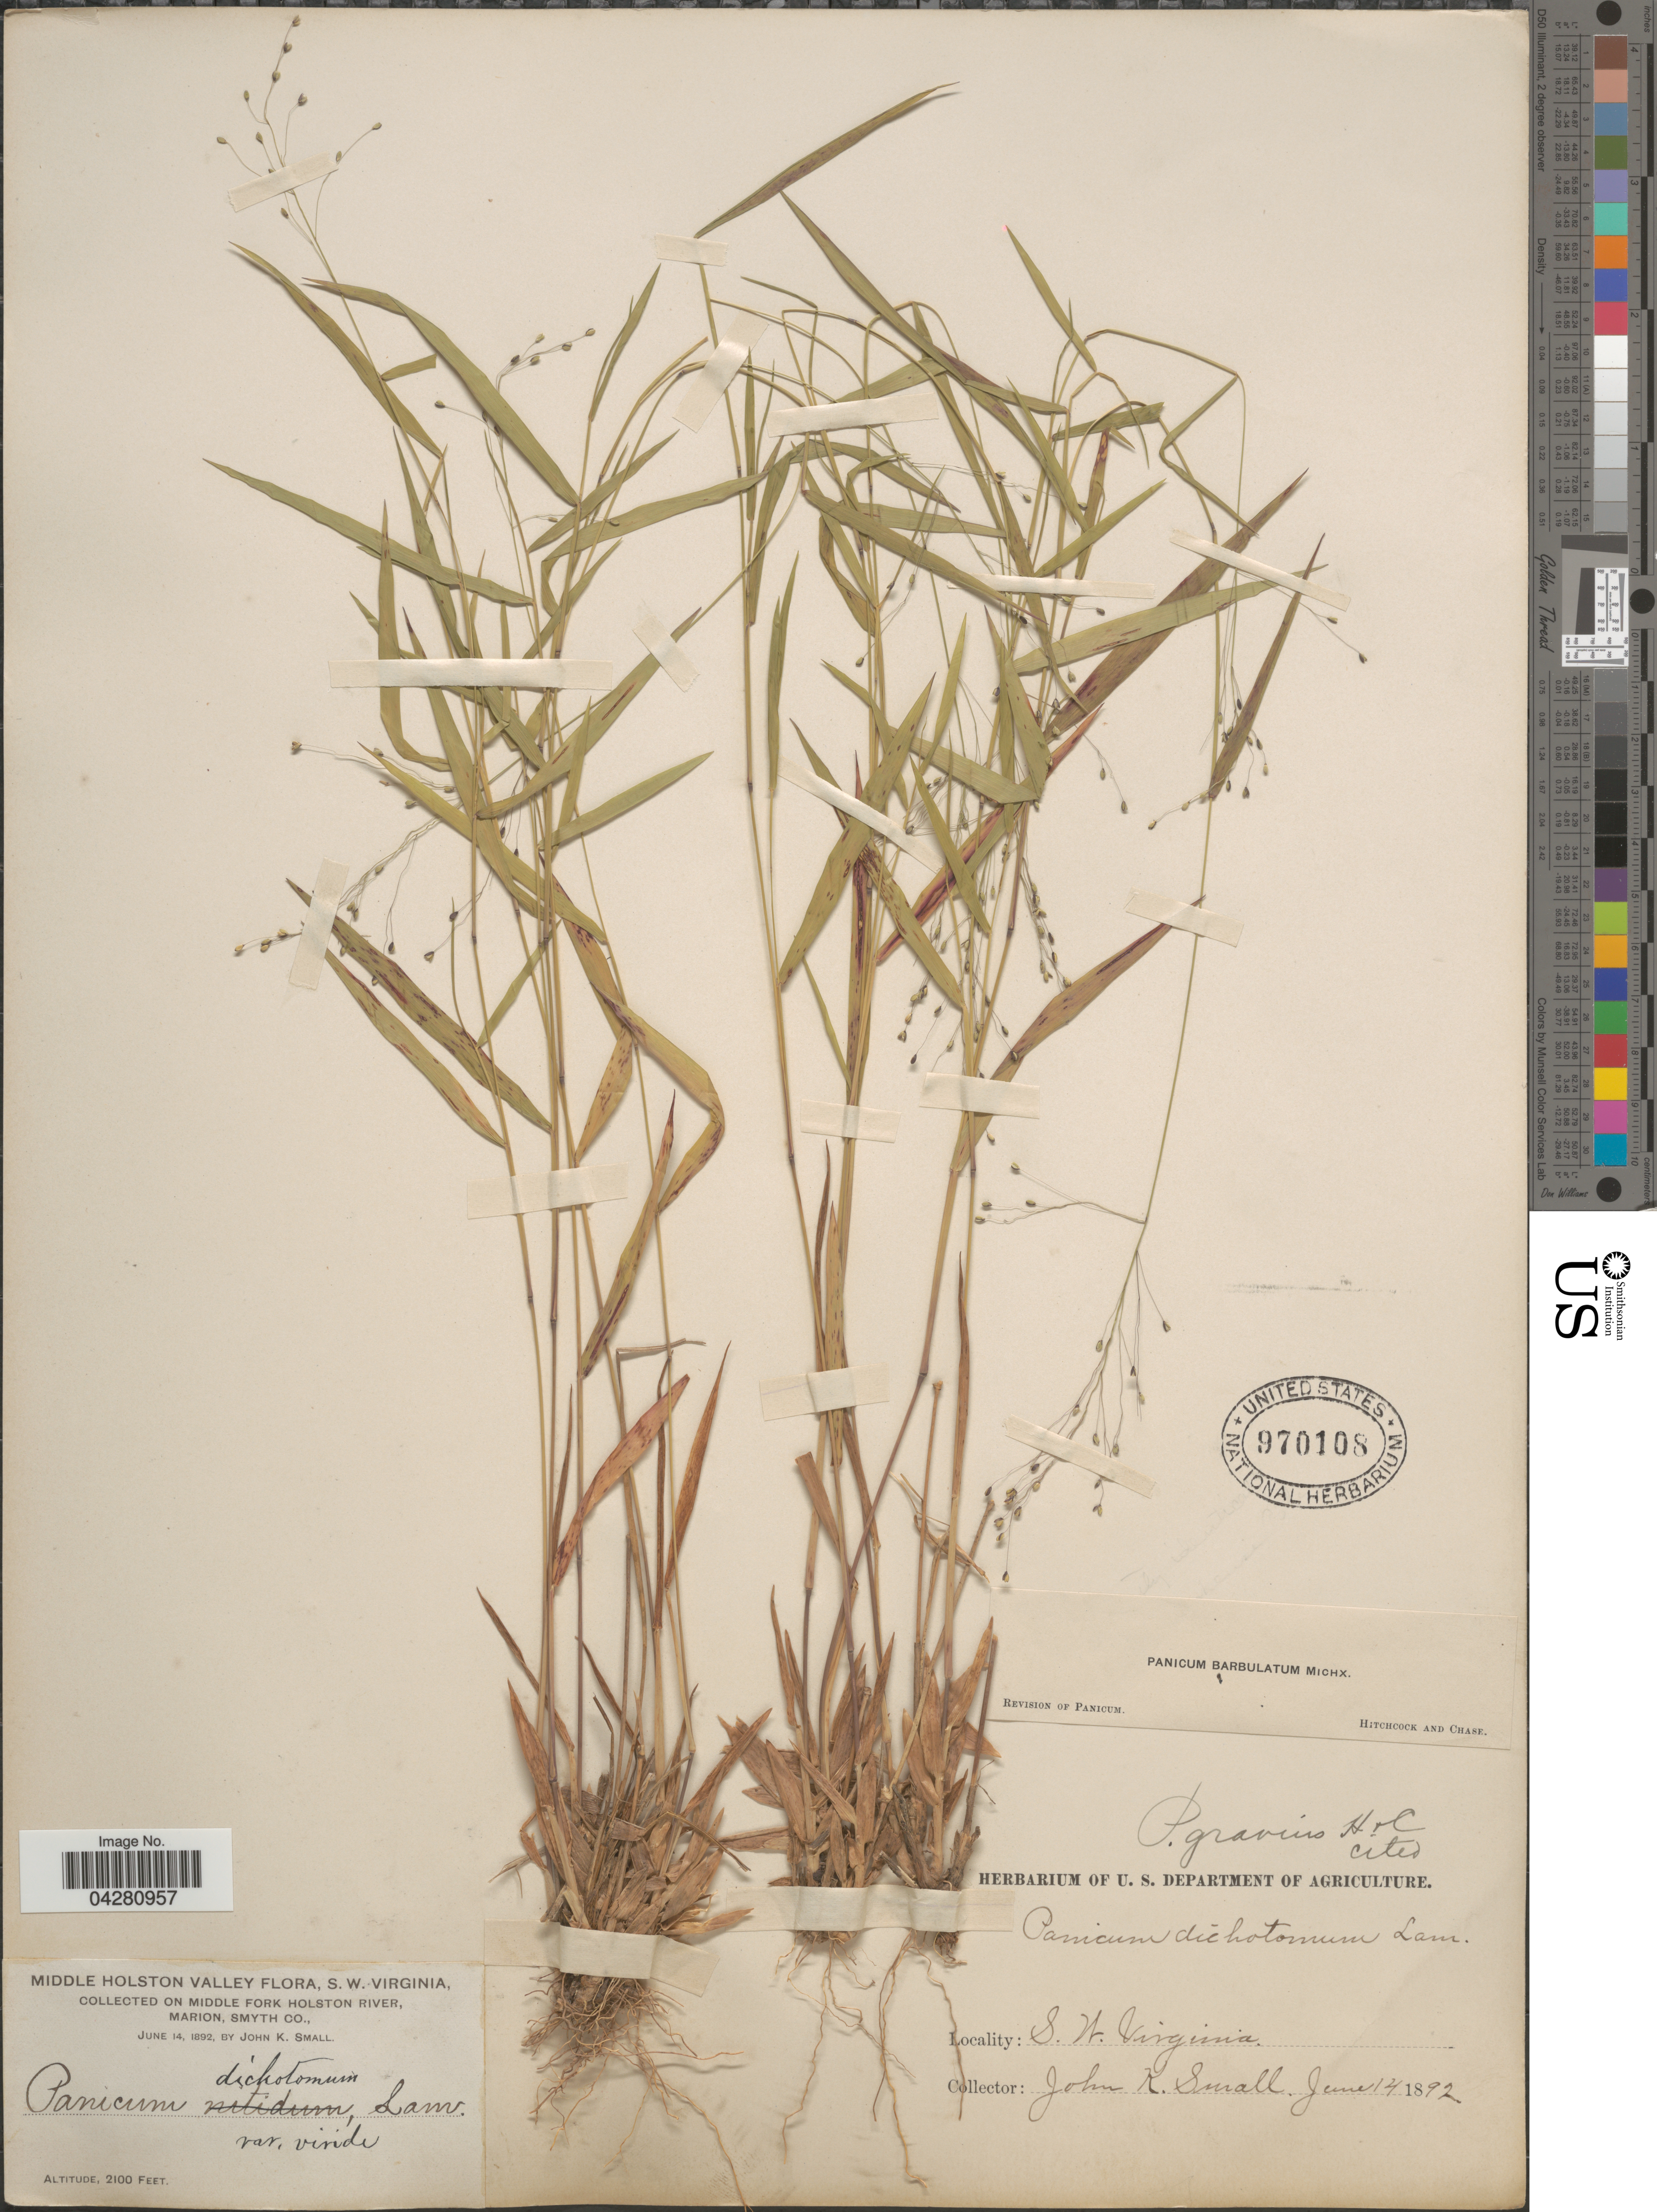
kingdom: Plantae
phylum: Tracheophyta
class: Liliopsida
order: Poales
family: Poaceae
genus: Dichanthelium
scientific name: Dichanthelium dichotomum var. dichotomum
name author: (L.) Gould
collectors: J. K. Small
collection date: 1892-06-14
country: United States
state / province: Virginia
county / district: Smyth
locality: Middle Holston Valley. S.W. Virginia. On Middle Fork Holston River, Marion, Smyth Co.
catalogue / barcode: US 970108